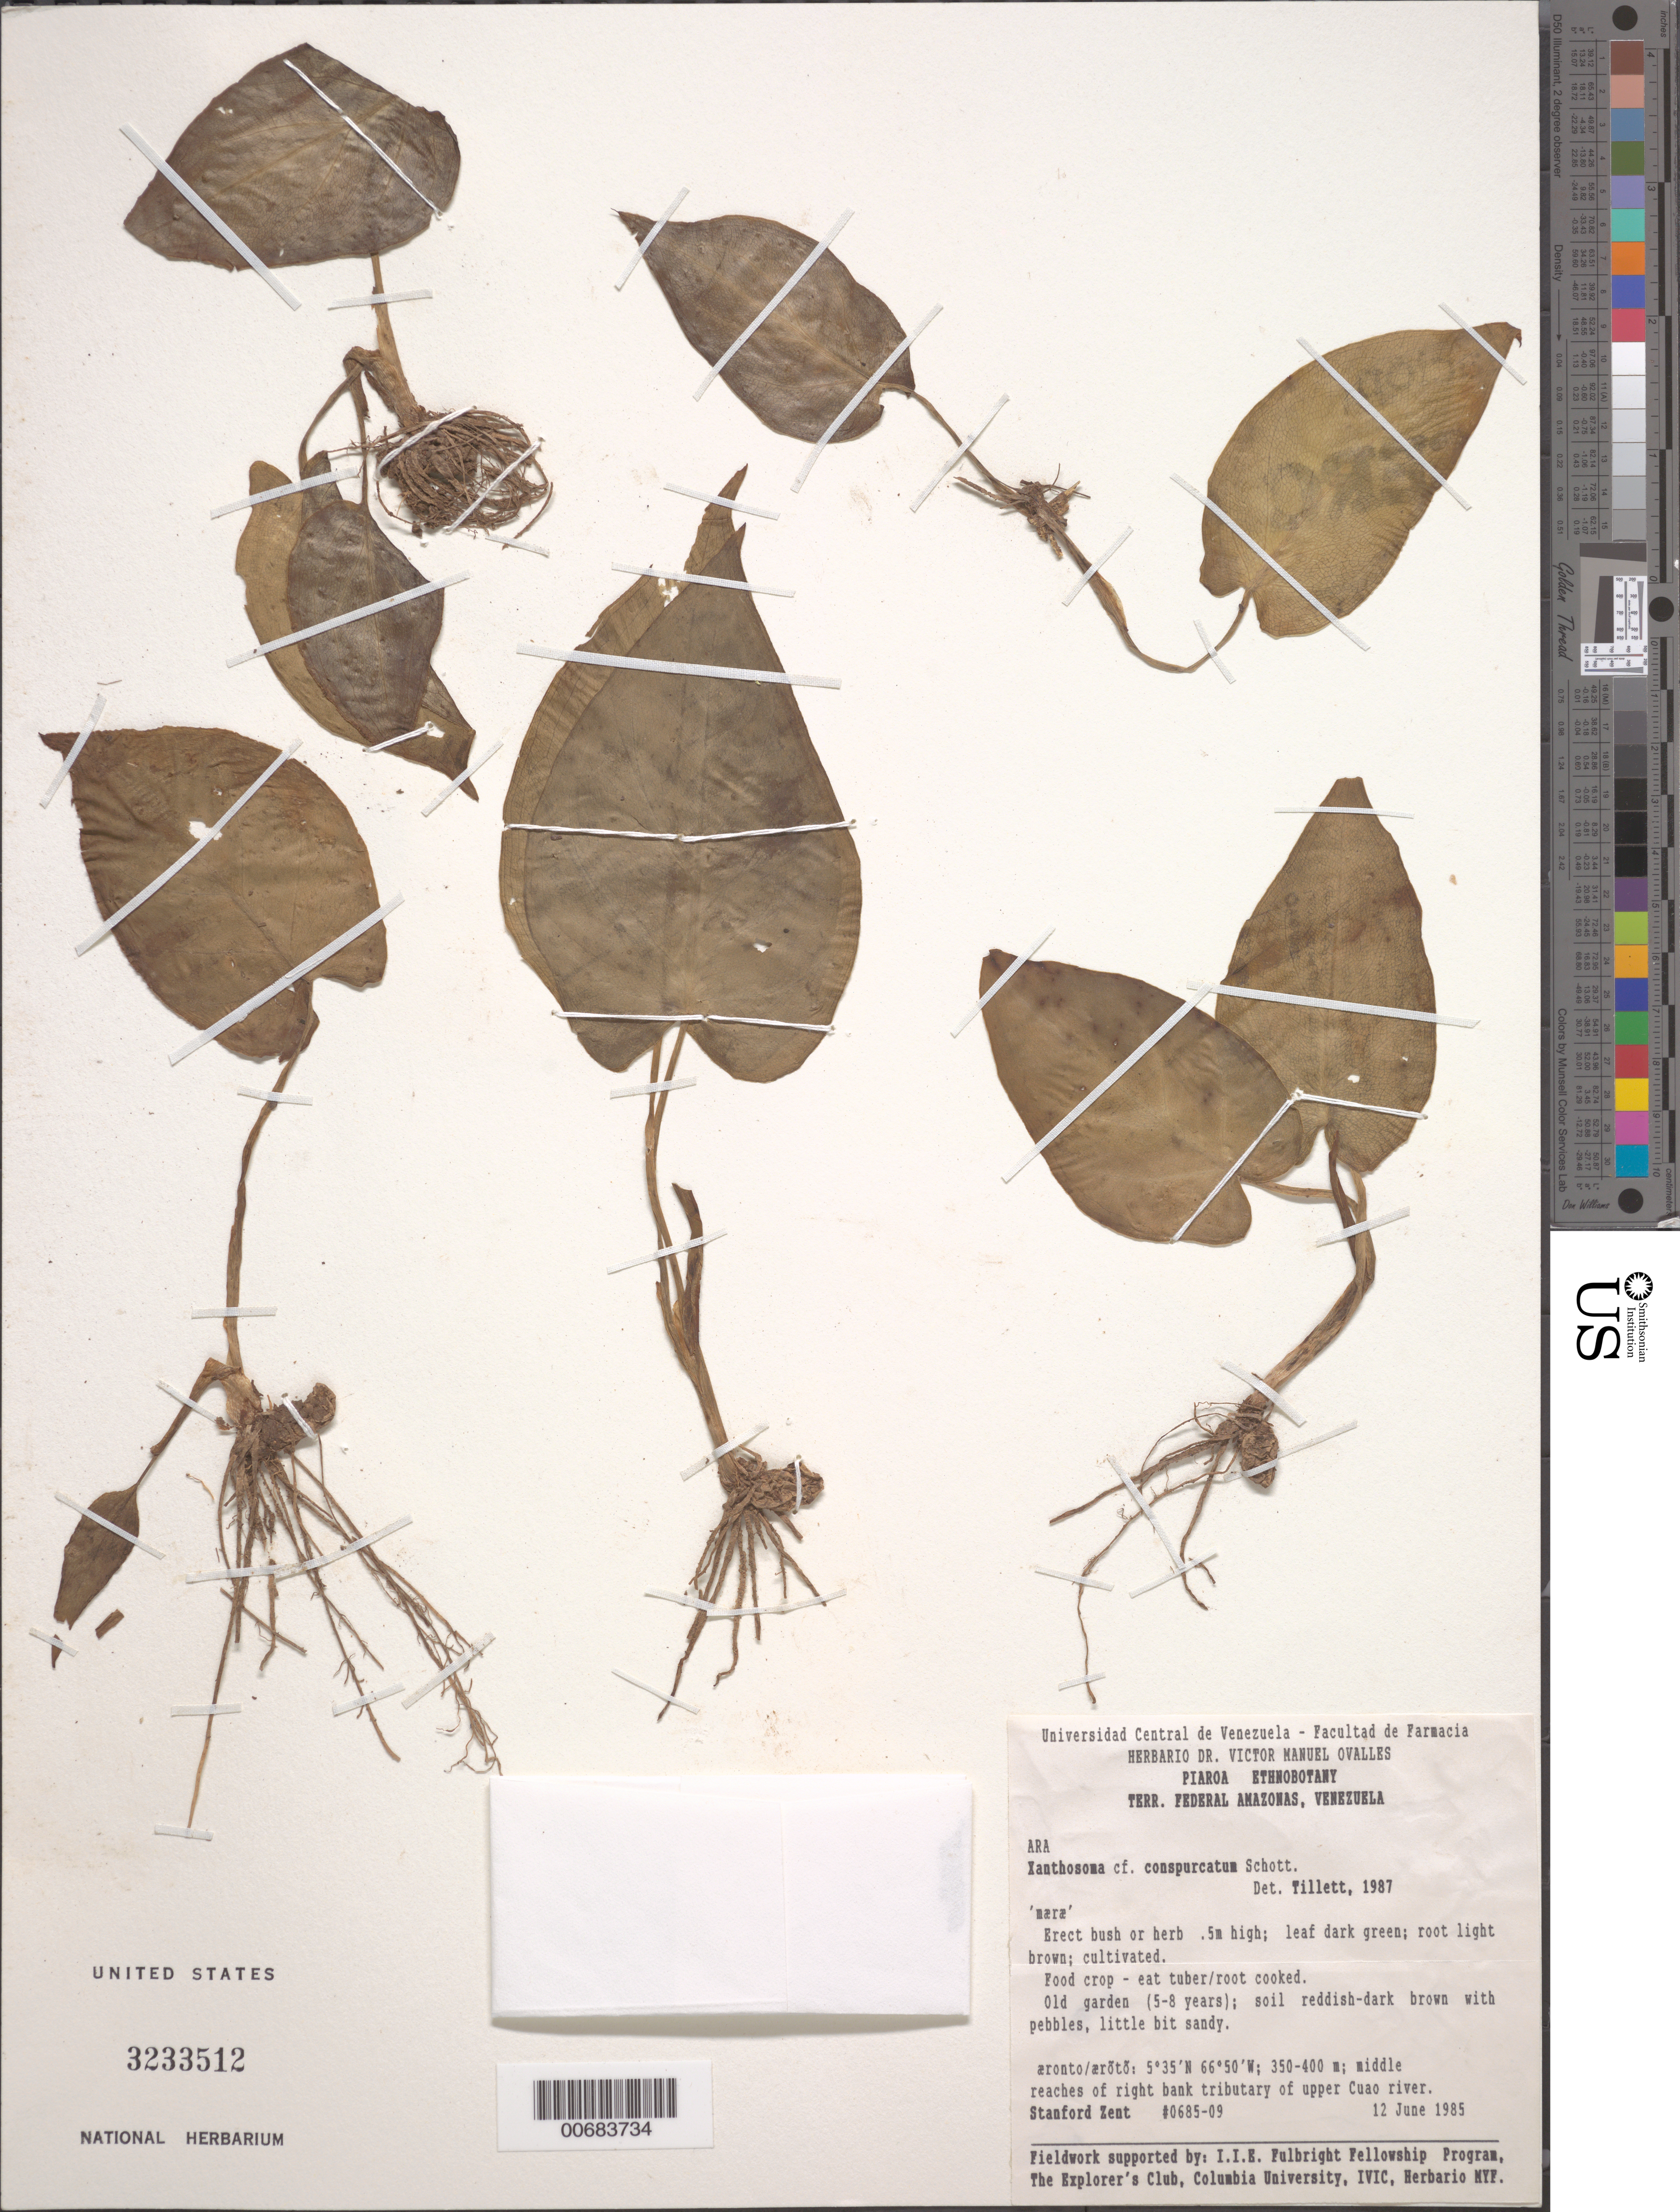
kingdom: Plantae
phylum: Tracheophyta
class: Liliopsida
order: Alismatales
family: Araceae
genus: Xanthosoma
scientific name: Xanthosoma conspurcatum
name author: Schott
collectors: S. Zent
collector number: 0685-09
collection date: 1985-06-12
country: Venezuela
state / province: Amazonas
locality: Terr. Federal Amazonas. Upper Cuao river.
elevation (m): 350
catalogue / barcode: US 3233512